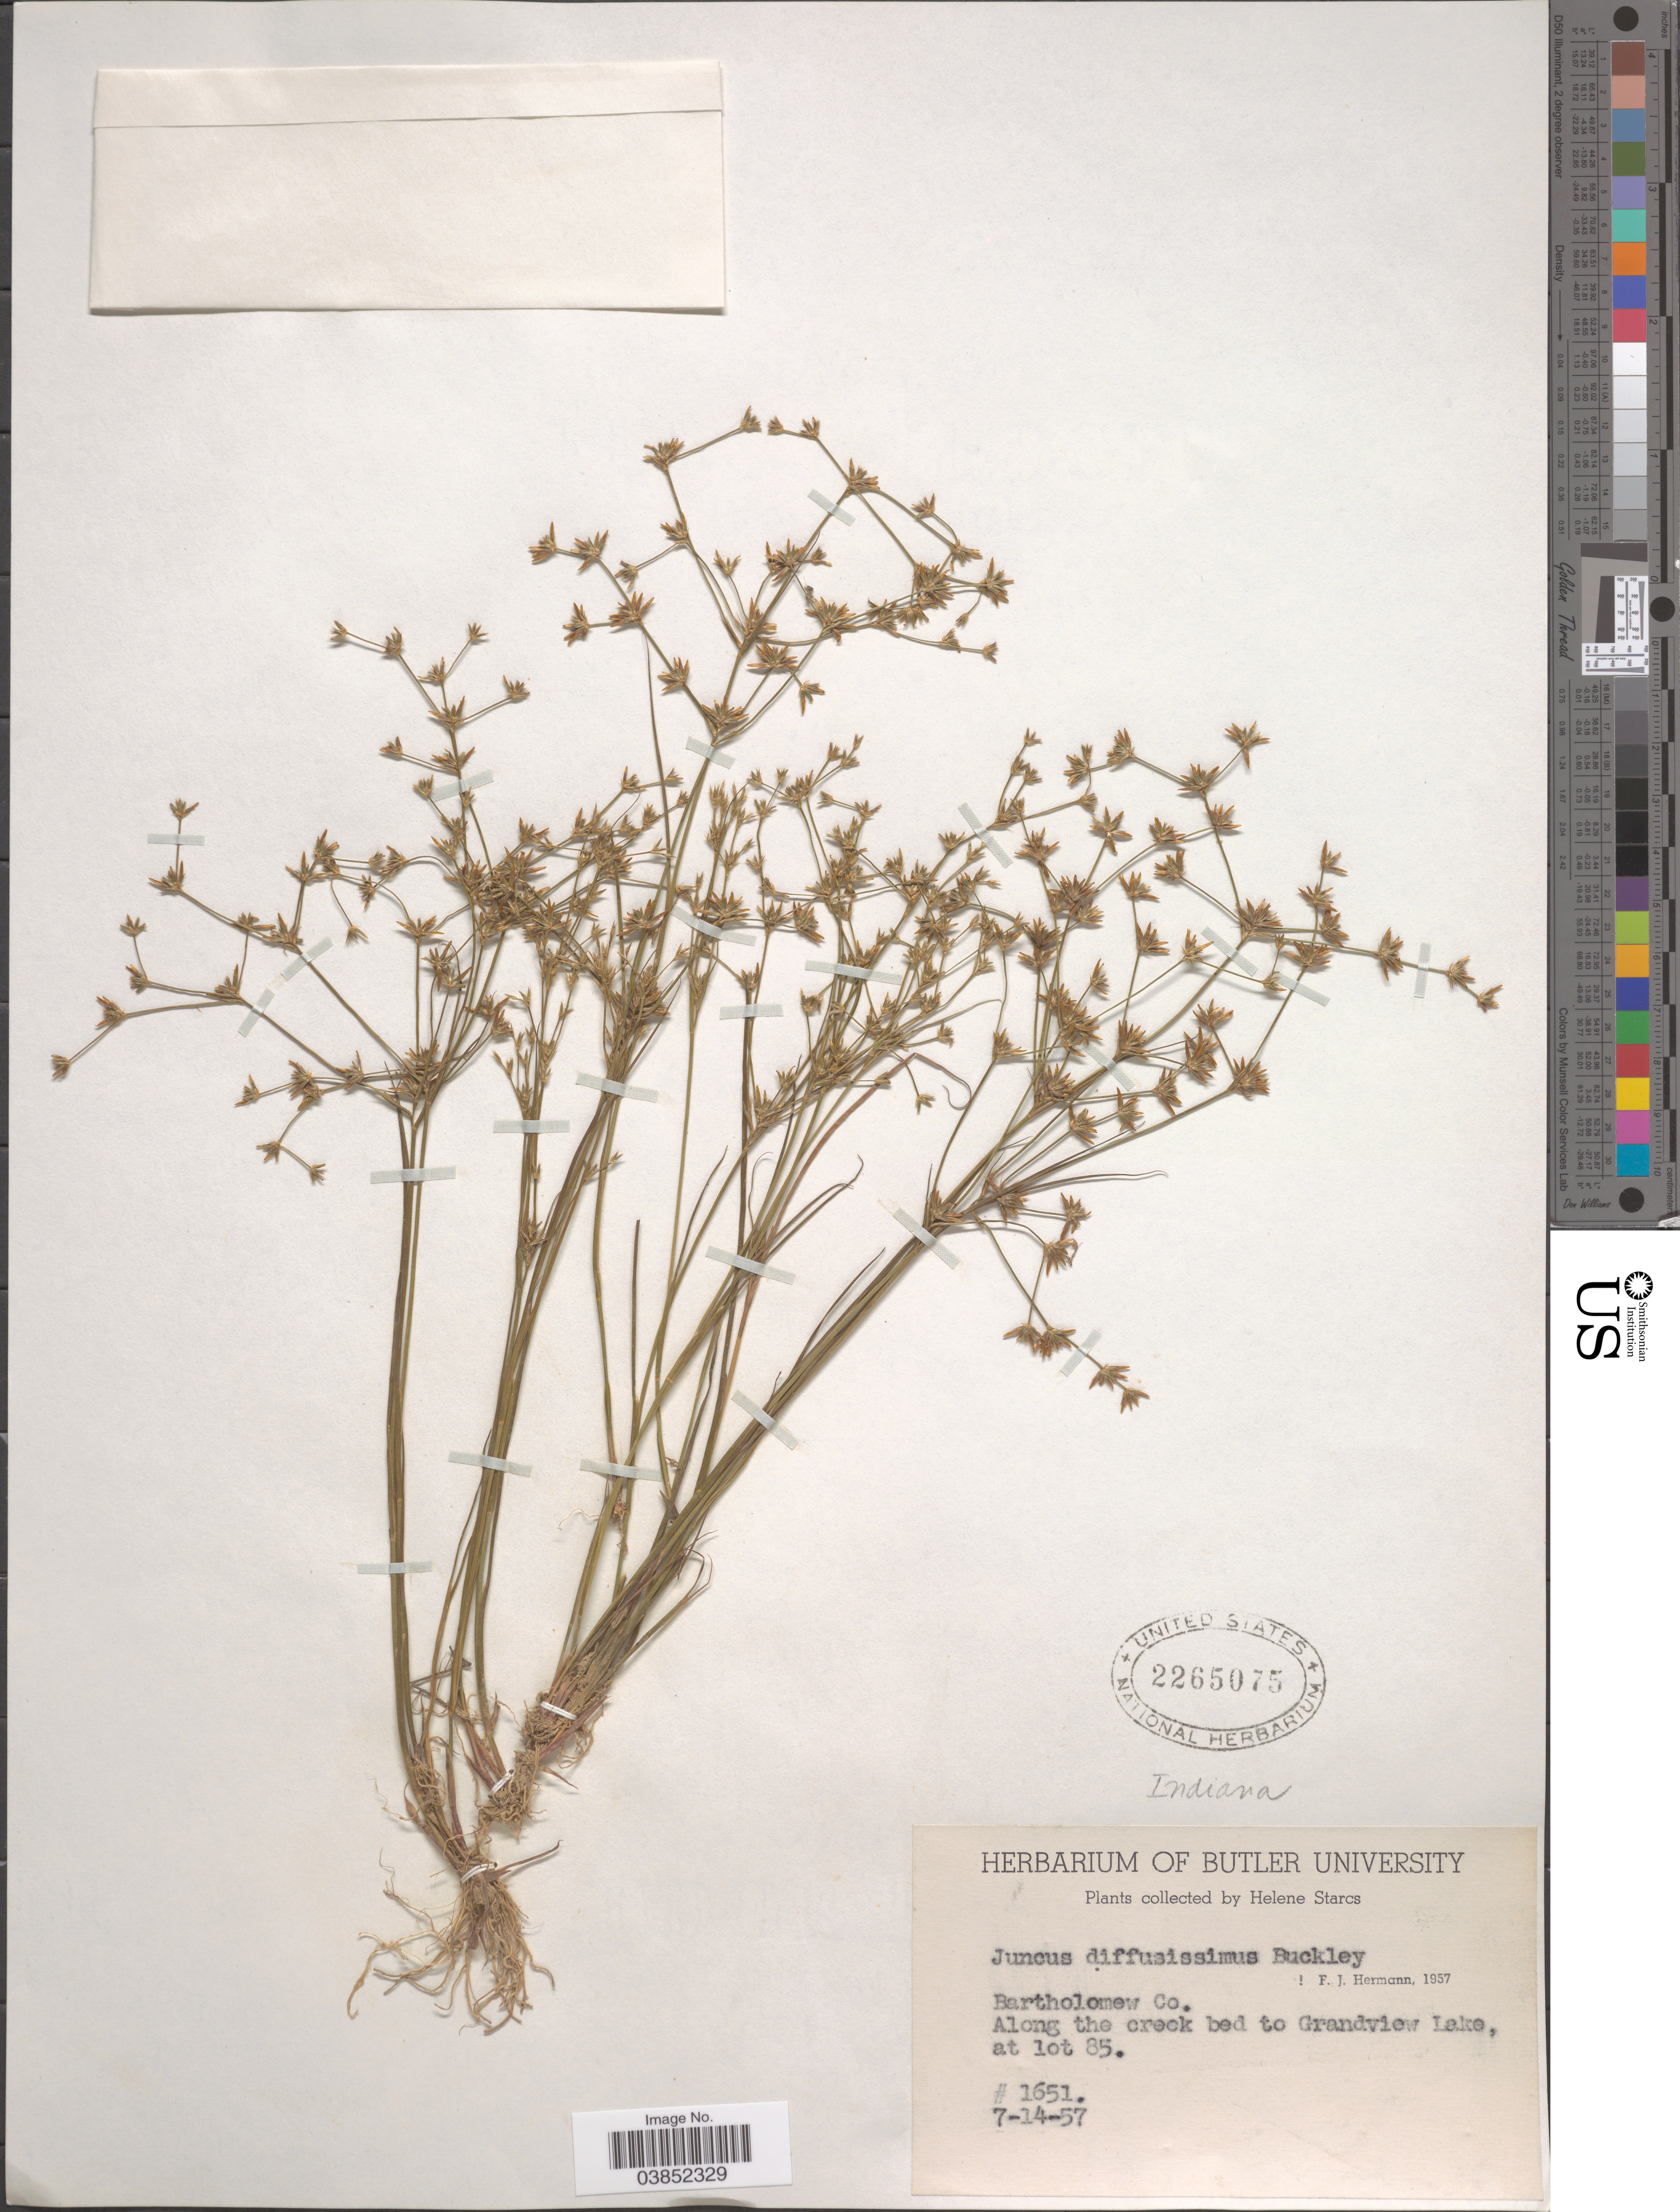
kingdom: Plantae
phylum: Tracheophyta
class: Liliopsida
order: Poales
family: Juncaceae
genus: Juncus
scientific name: Juncus diffusissimus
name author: Buckley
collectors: H. Starcs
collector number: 1651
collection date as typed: Transcribed d/m/y: 14/7/57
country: United States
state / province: Indiana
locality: Bartholomew Co. Along the creek bed to Grandview Lake, at lot 85.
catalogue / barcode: US 2265075